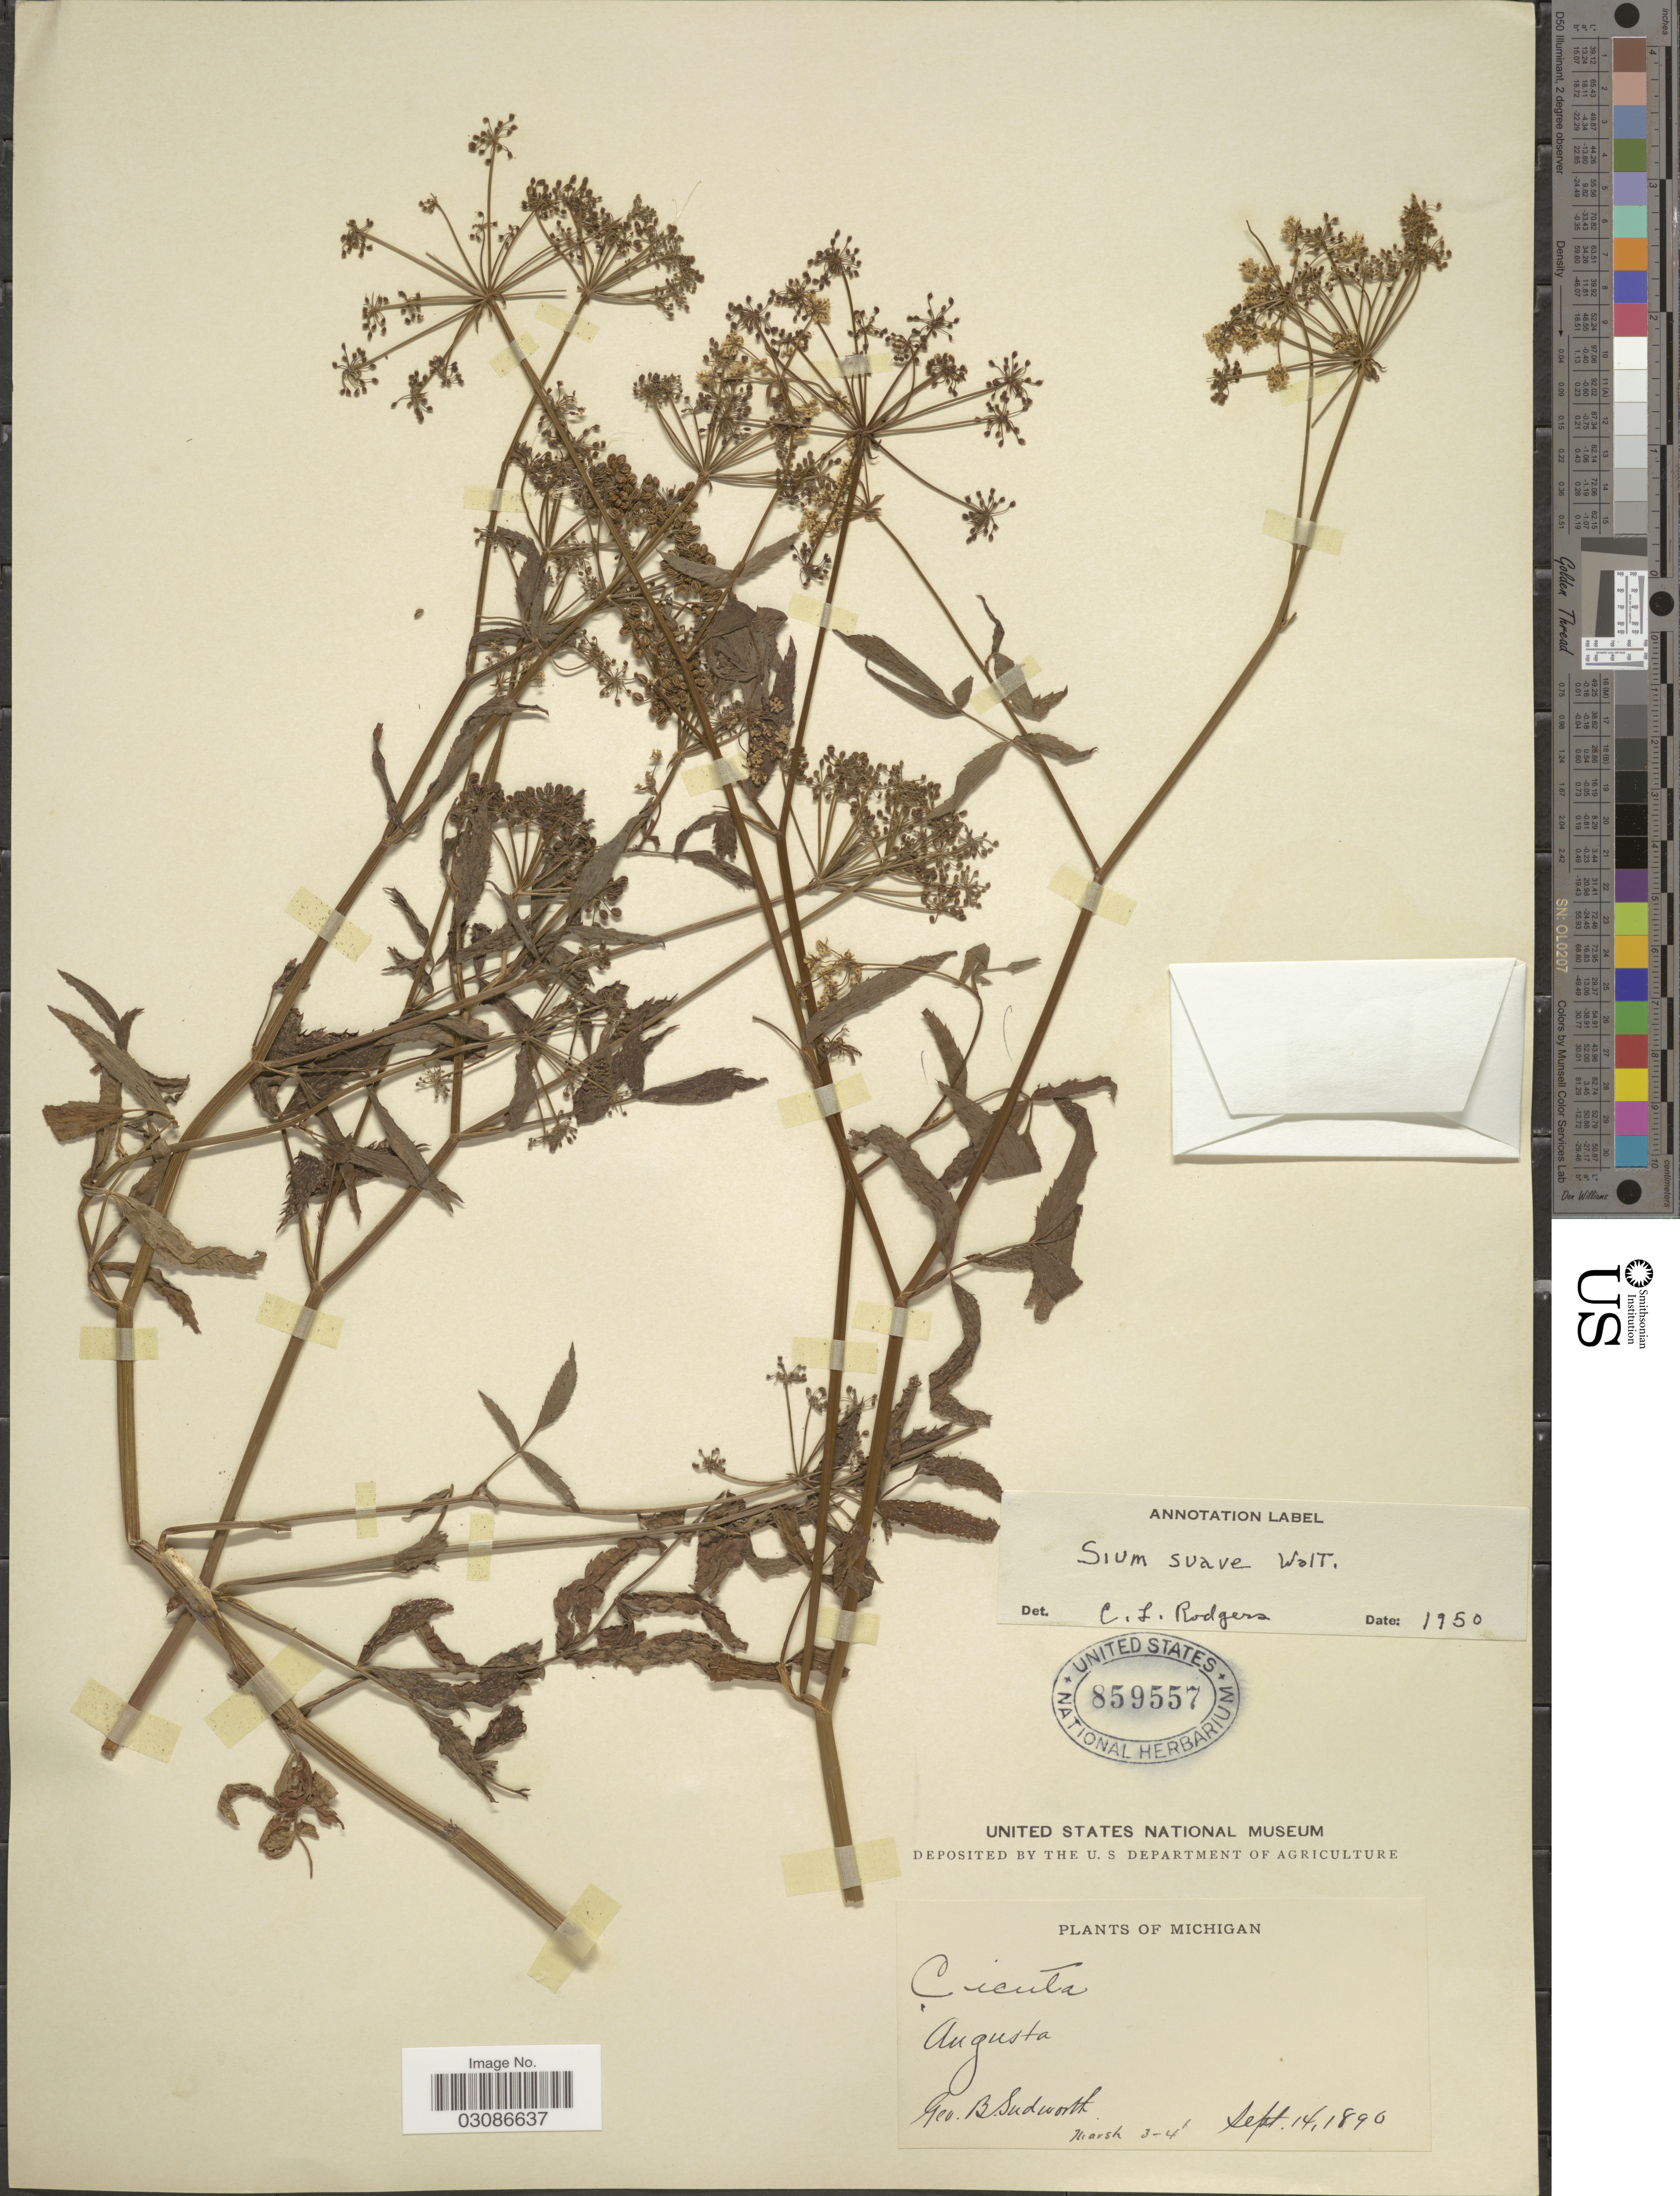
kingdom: Plantae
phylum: Tracheophyta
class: Magnoliopsida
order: Apiales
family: Apiaceae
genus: Sium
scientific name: Sium suave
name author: Walter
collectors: G. B. Sudworth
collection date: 1890-09-14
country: United States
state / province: Michigan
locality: Augusta.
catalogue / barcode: US 859557